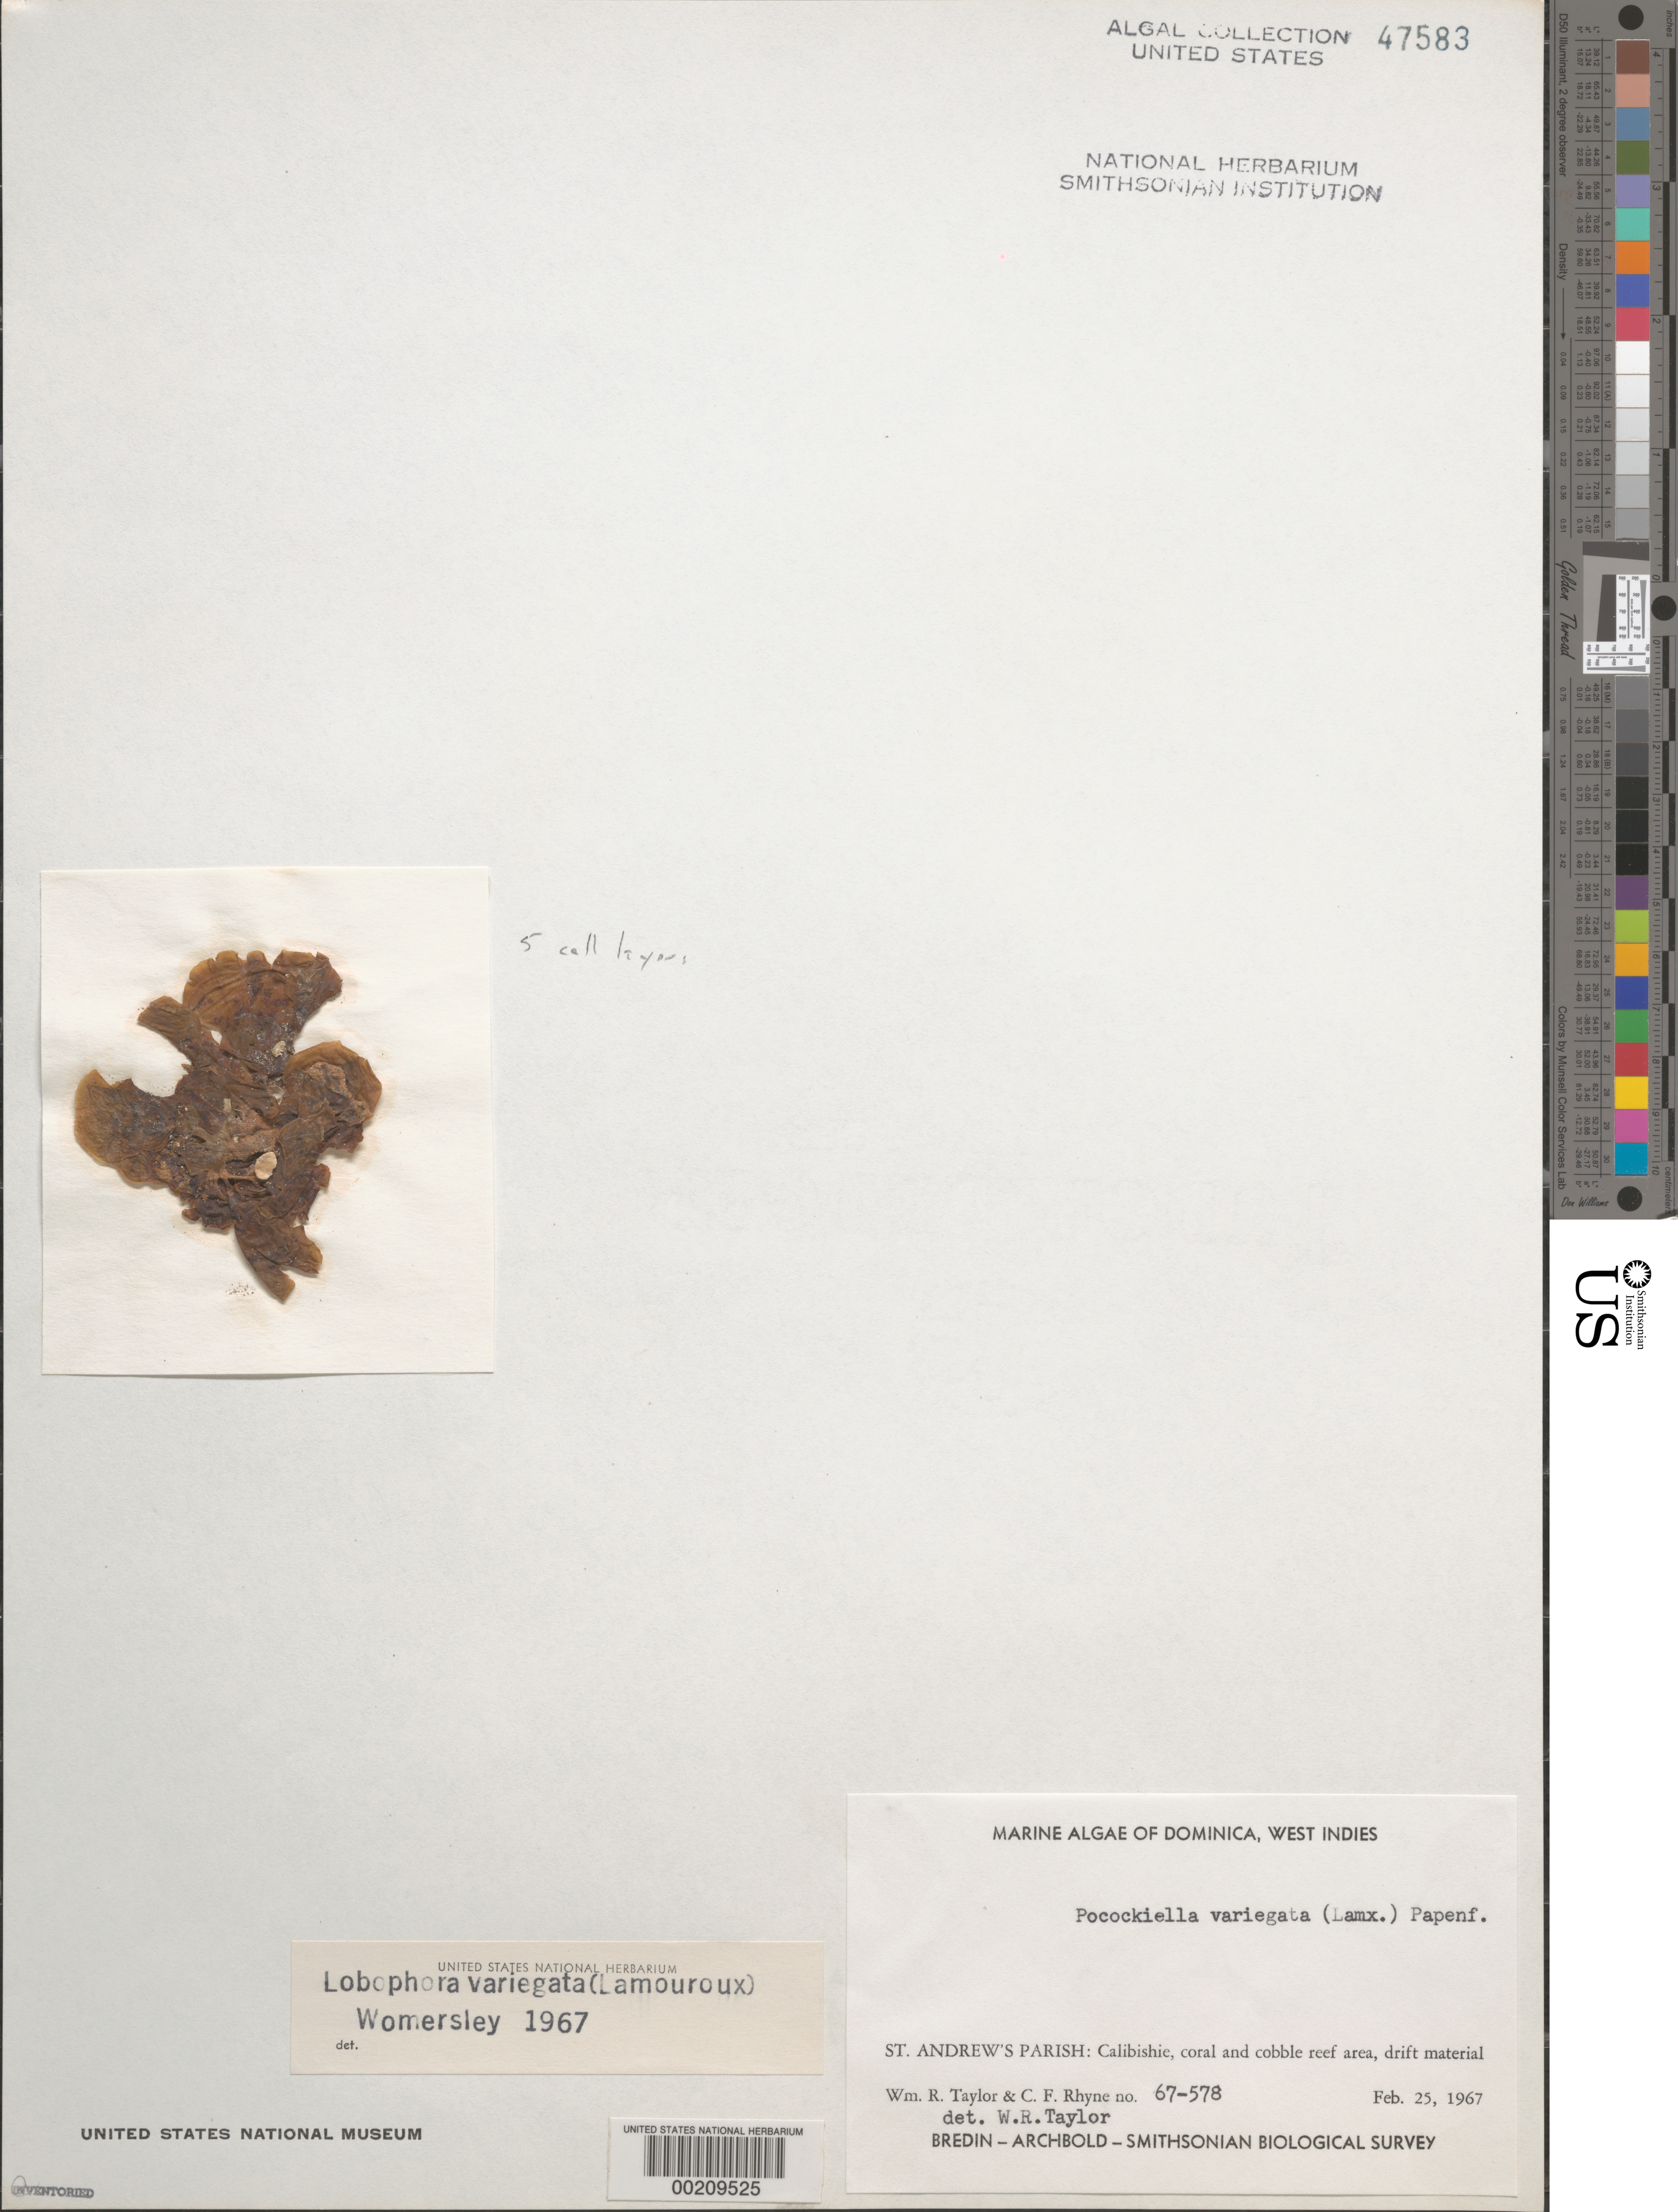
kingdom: Chromista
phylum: Ochrophyta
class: Phaeophyceae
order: Dictyotales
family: Dictyotaceae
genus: Lobophora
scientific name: Lobophora variegata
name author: (J.V.Lamouroux) Womersley & E.C. Oliveira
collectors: W. R. Taylor & C. Rhyne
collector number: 67-578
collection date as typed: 25 Feb 1967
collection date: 1967-02-25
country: Dominica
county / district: St. Andrew's Parish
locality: Calibishie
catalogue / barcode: US 47583